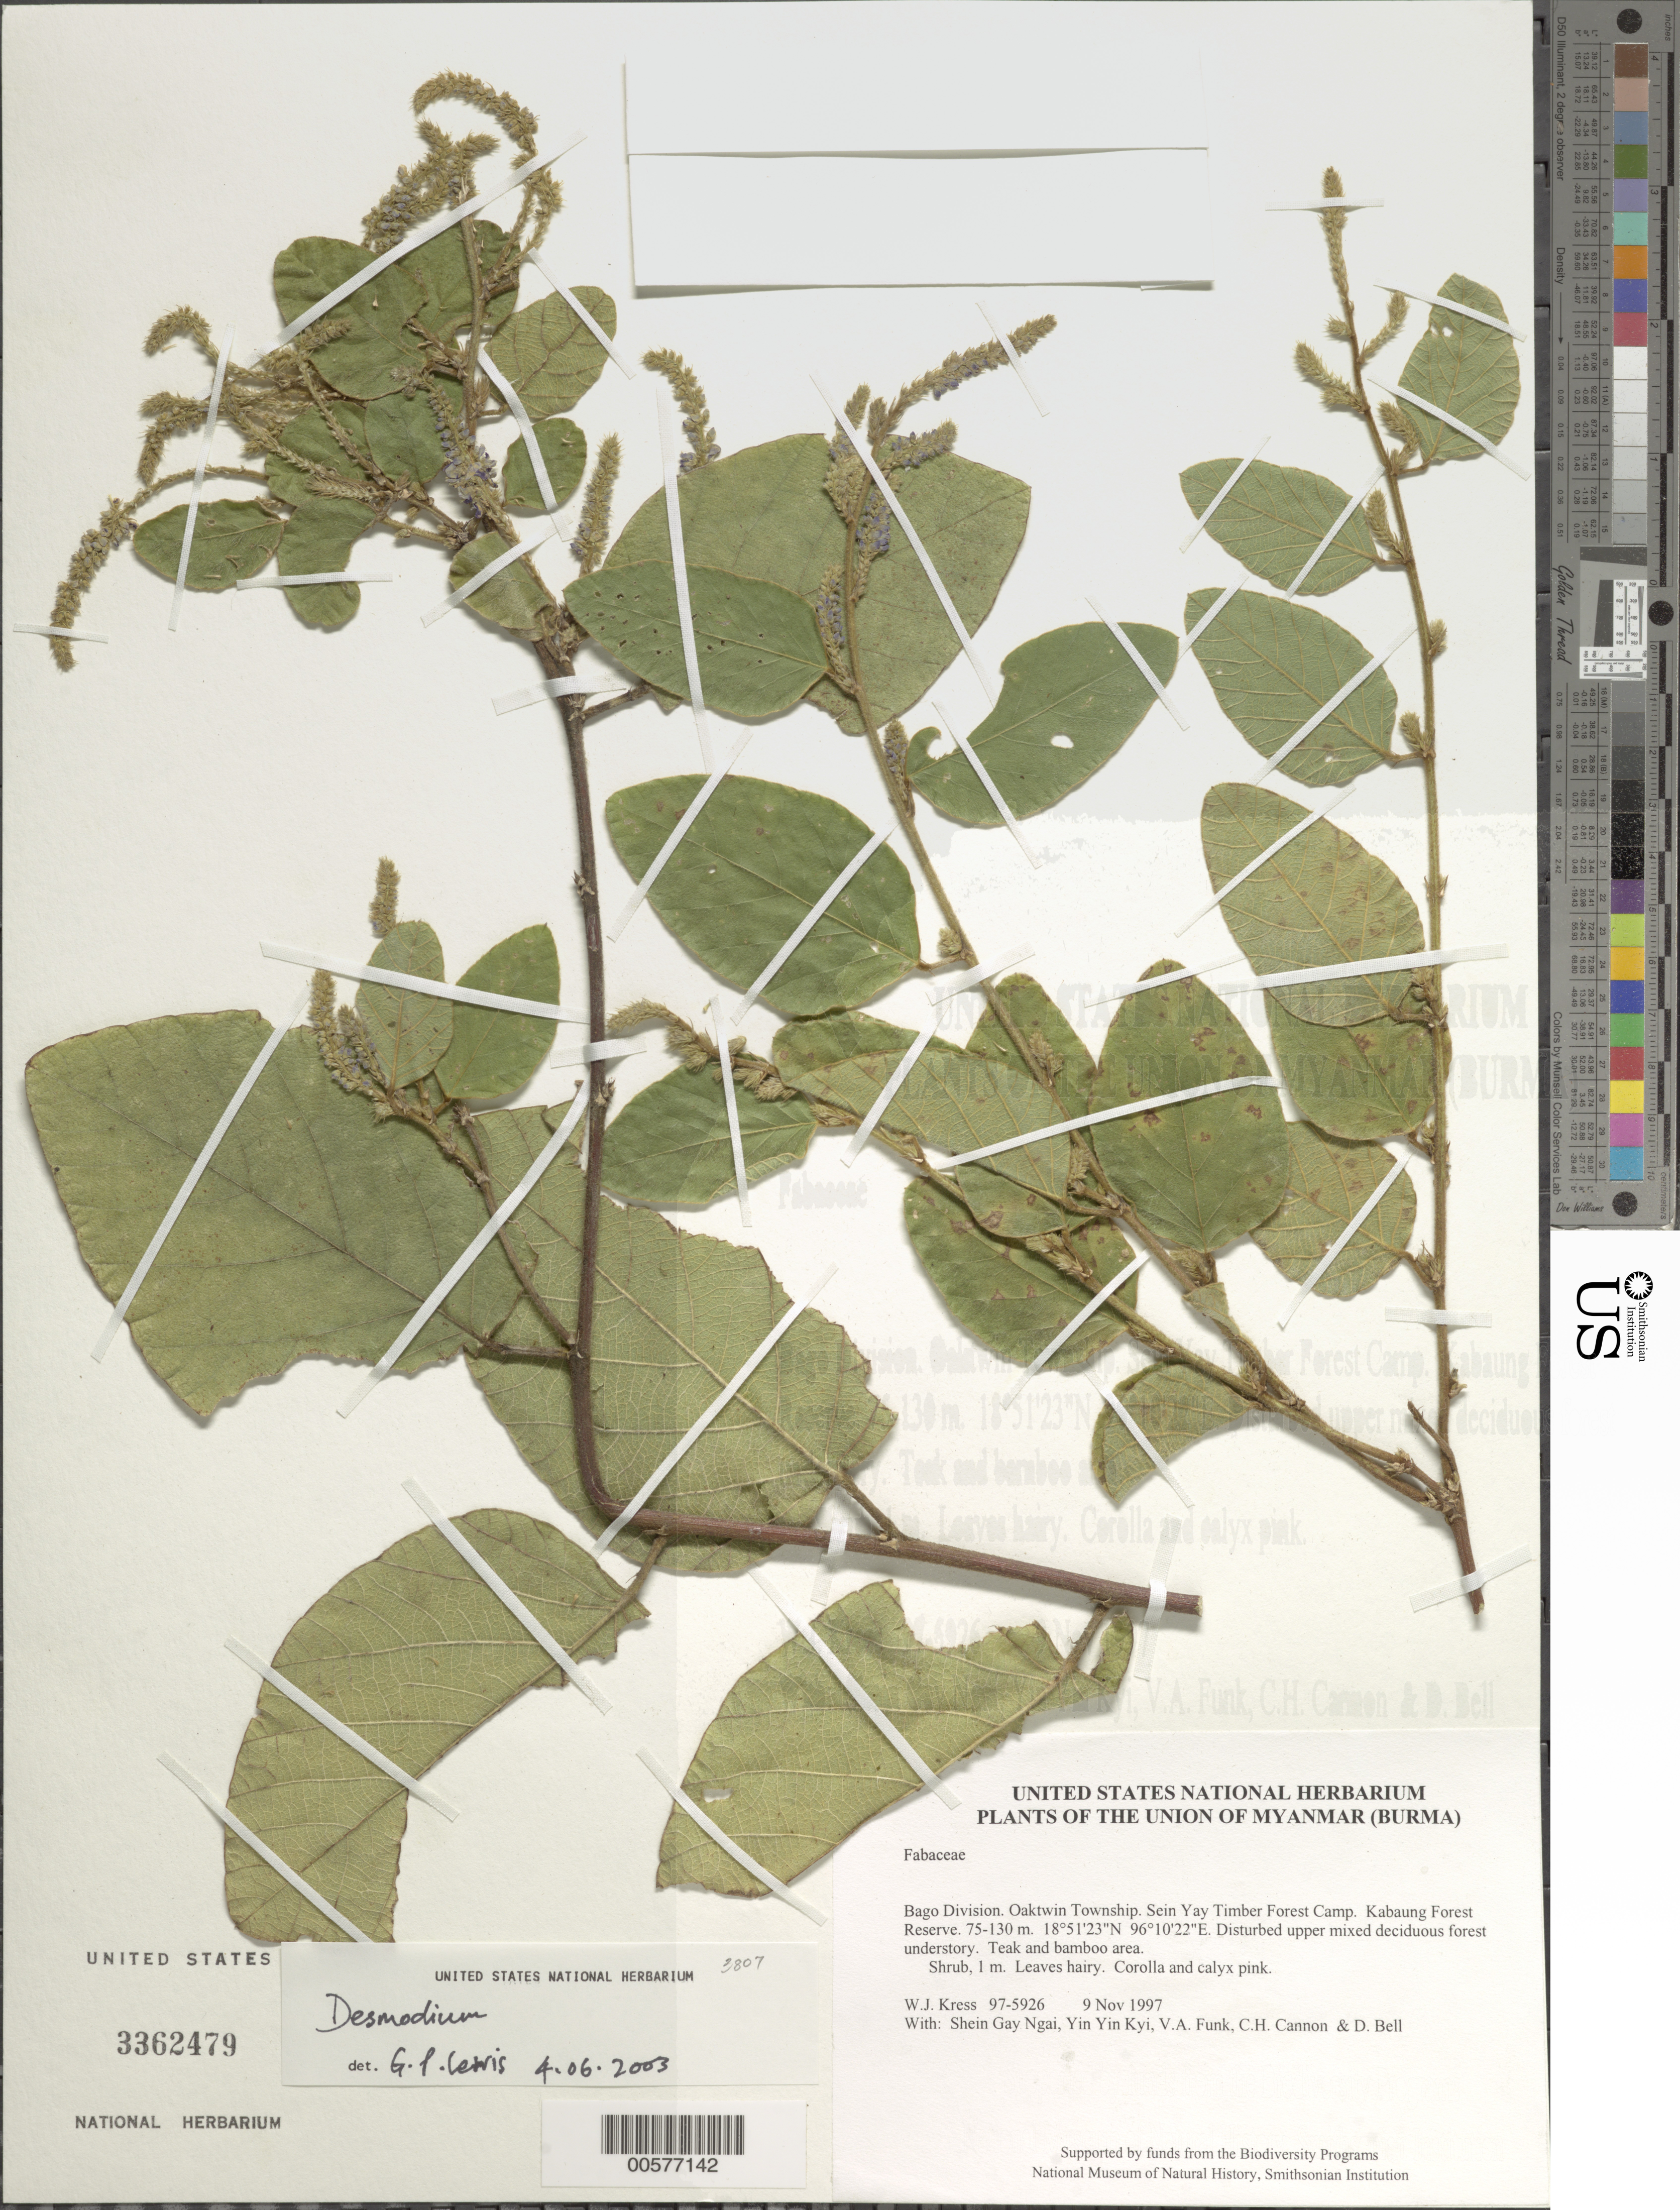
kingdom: Plantae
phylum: Tracheophyta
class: Magnoliopsida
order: Fabales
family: Fabaceae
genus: Desmodium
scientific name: Desmodium sp.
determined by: Lewis, Gwilym P.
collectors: W. J. Kress, Shein Gay Ngai, Yin Yin Kyi, V. Funk, C. H. Cannon & D. A. Bell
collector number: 97-5926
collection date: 1997-11-09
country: Myanmar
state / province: Bago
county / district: Oaktwin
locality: Sein Yay Timber Forest Camp. Kabaung Forest Reserve.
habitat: Disturbed upper mixed deciduous forest understory. Teak and bamboo area.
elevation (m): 75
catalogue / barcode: US 3362479